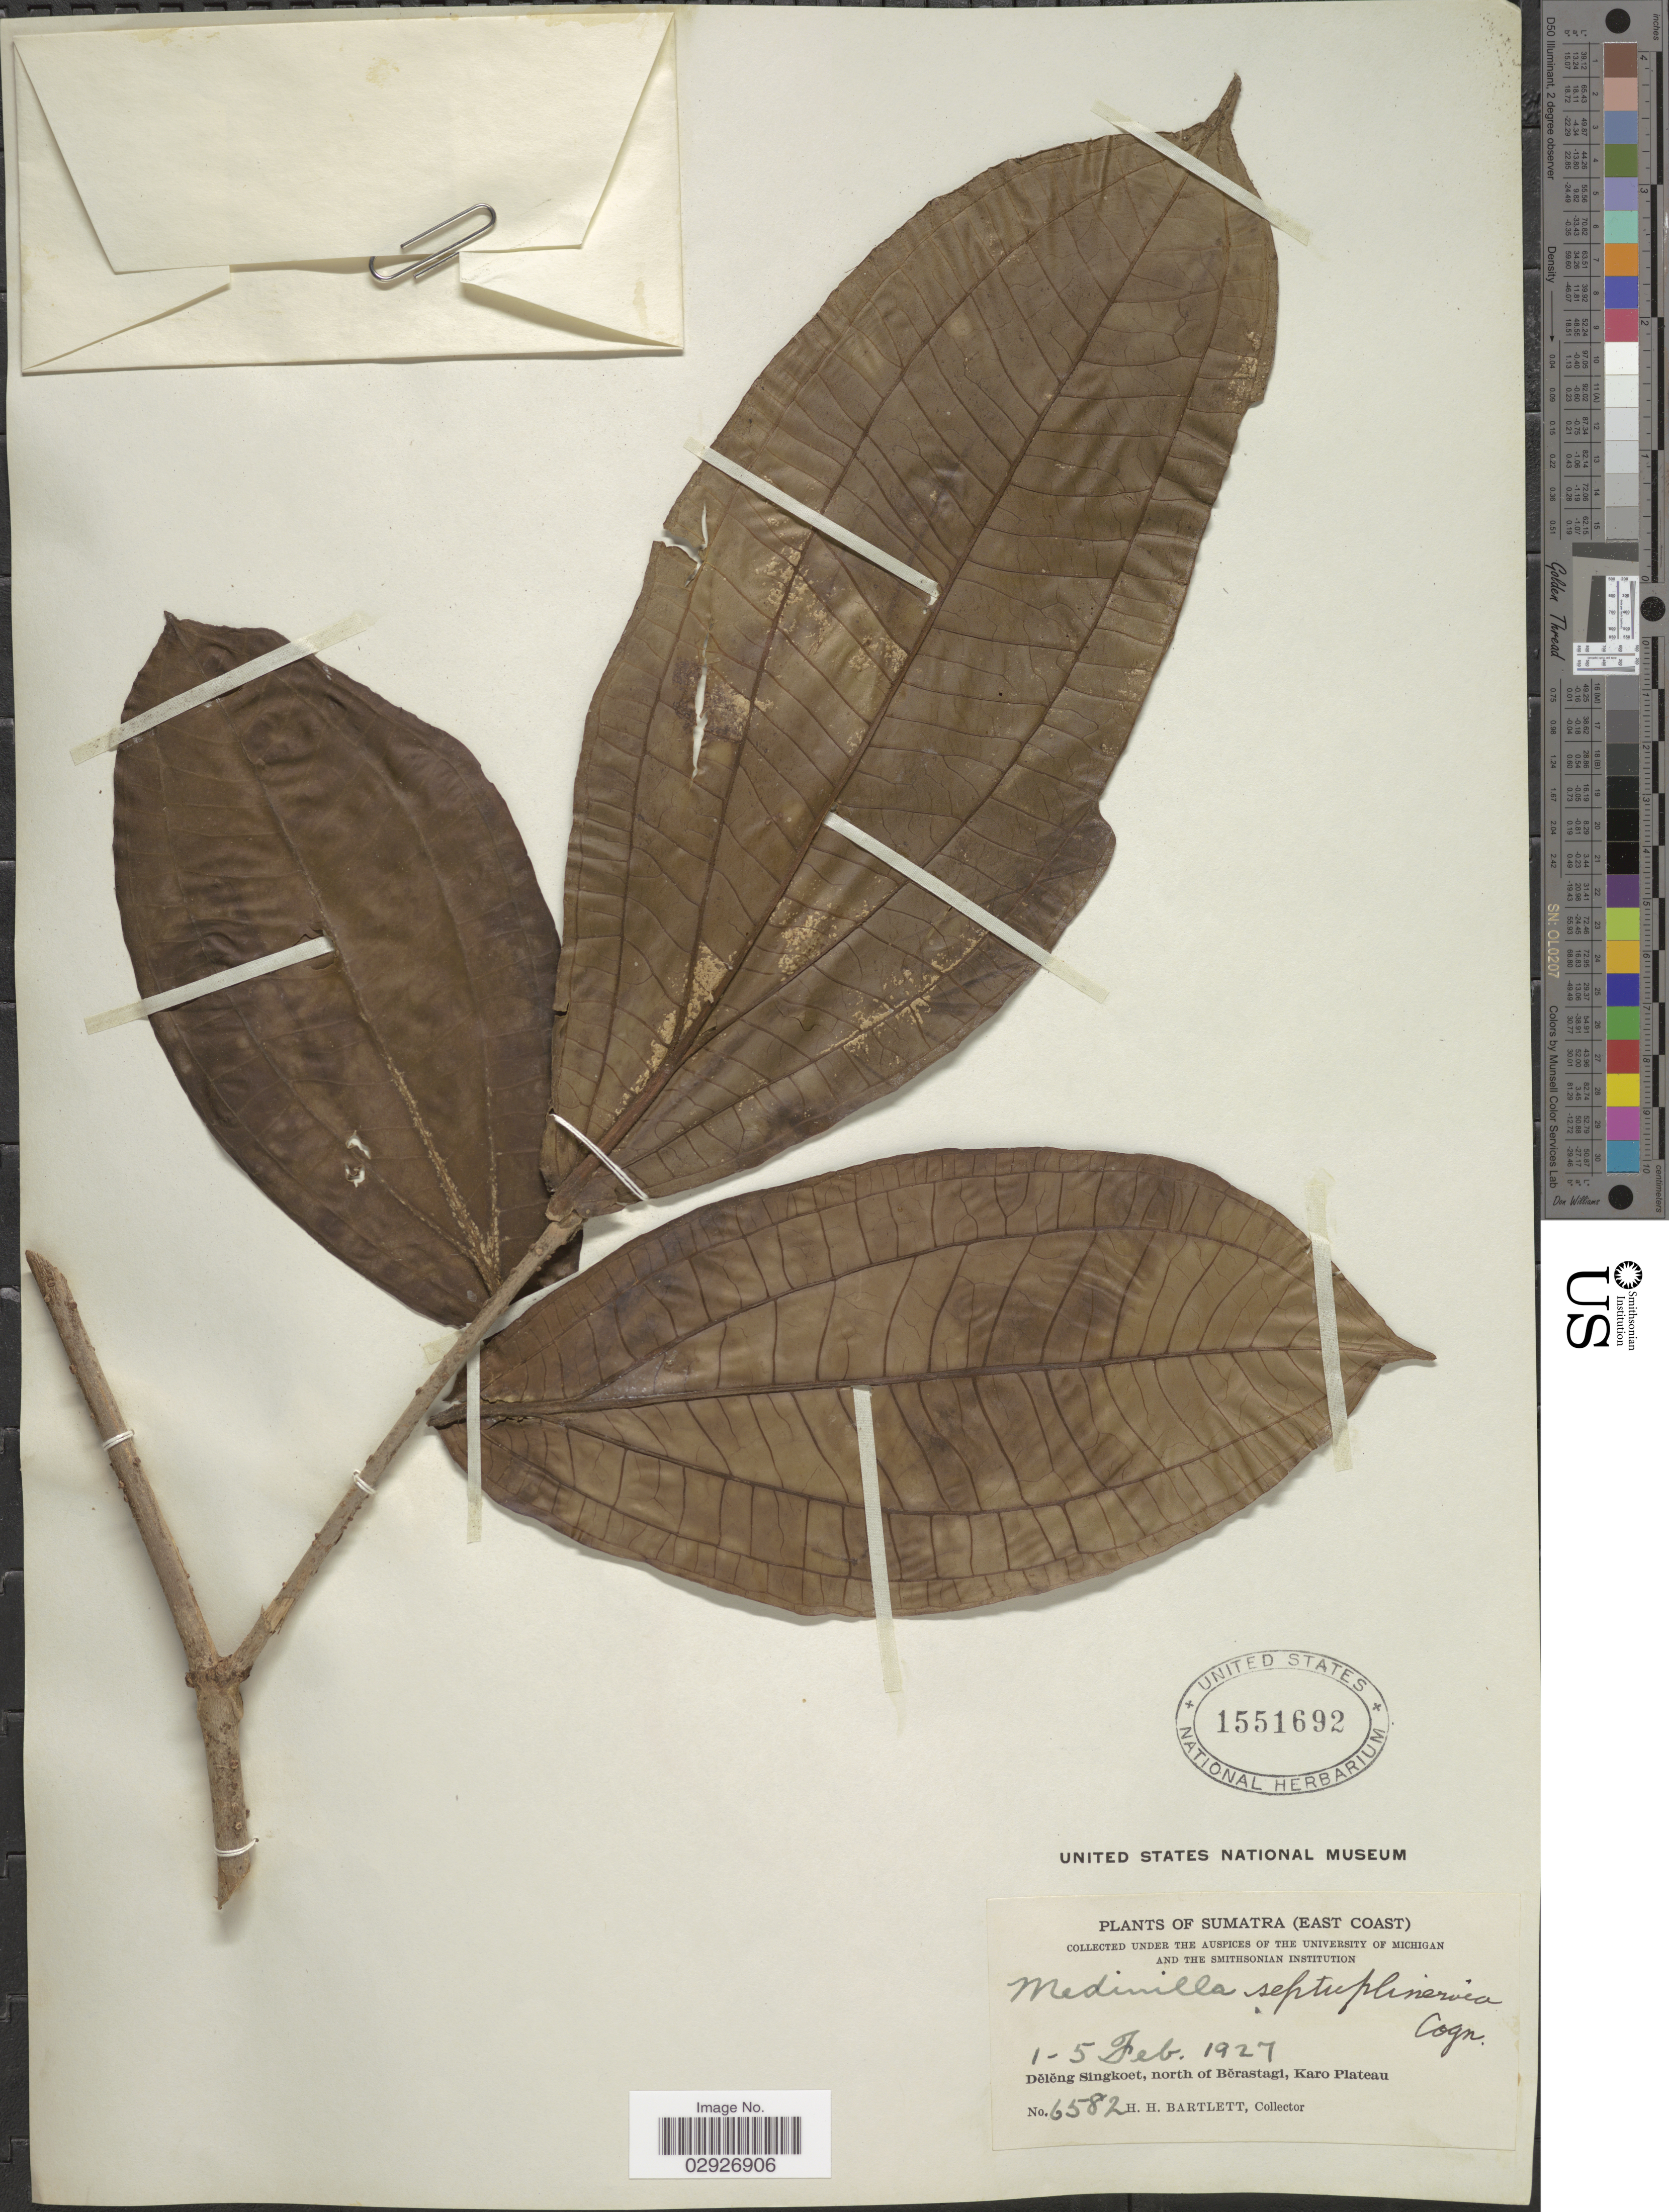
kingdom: Plantae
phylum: Tracheophyta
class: Magnoliopsida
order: Myrtales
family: Melastomataceae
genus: Medinilla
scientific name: Medinilla septuplinervia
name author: Cogn.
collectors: H. H. Bartlett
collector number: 6582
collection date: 1927-02-01/1927-02-05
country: Indonesia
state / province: Sumatra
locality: (East Coast). Dêlêng Singkoet, north of Bêrastagi, Karo Plateau.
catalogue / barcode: US 1551692